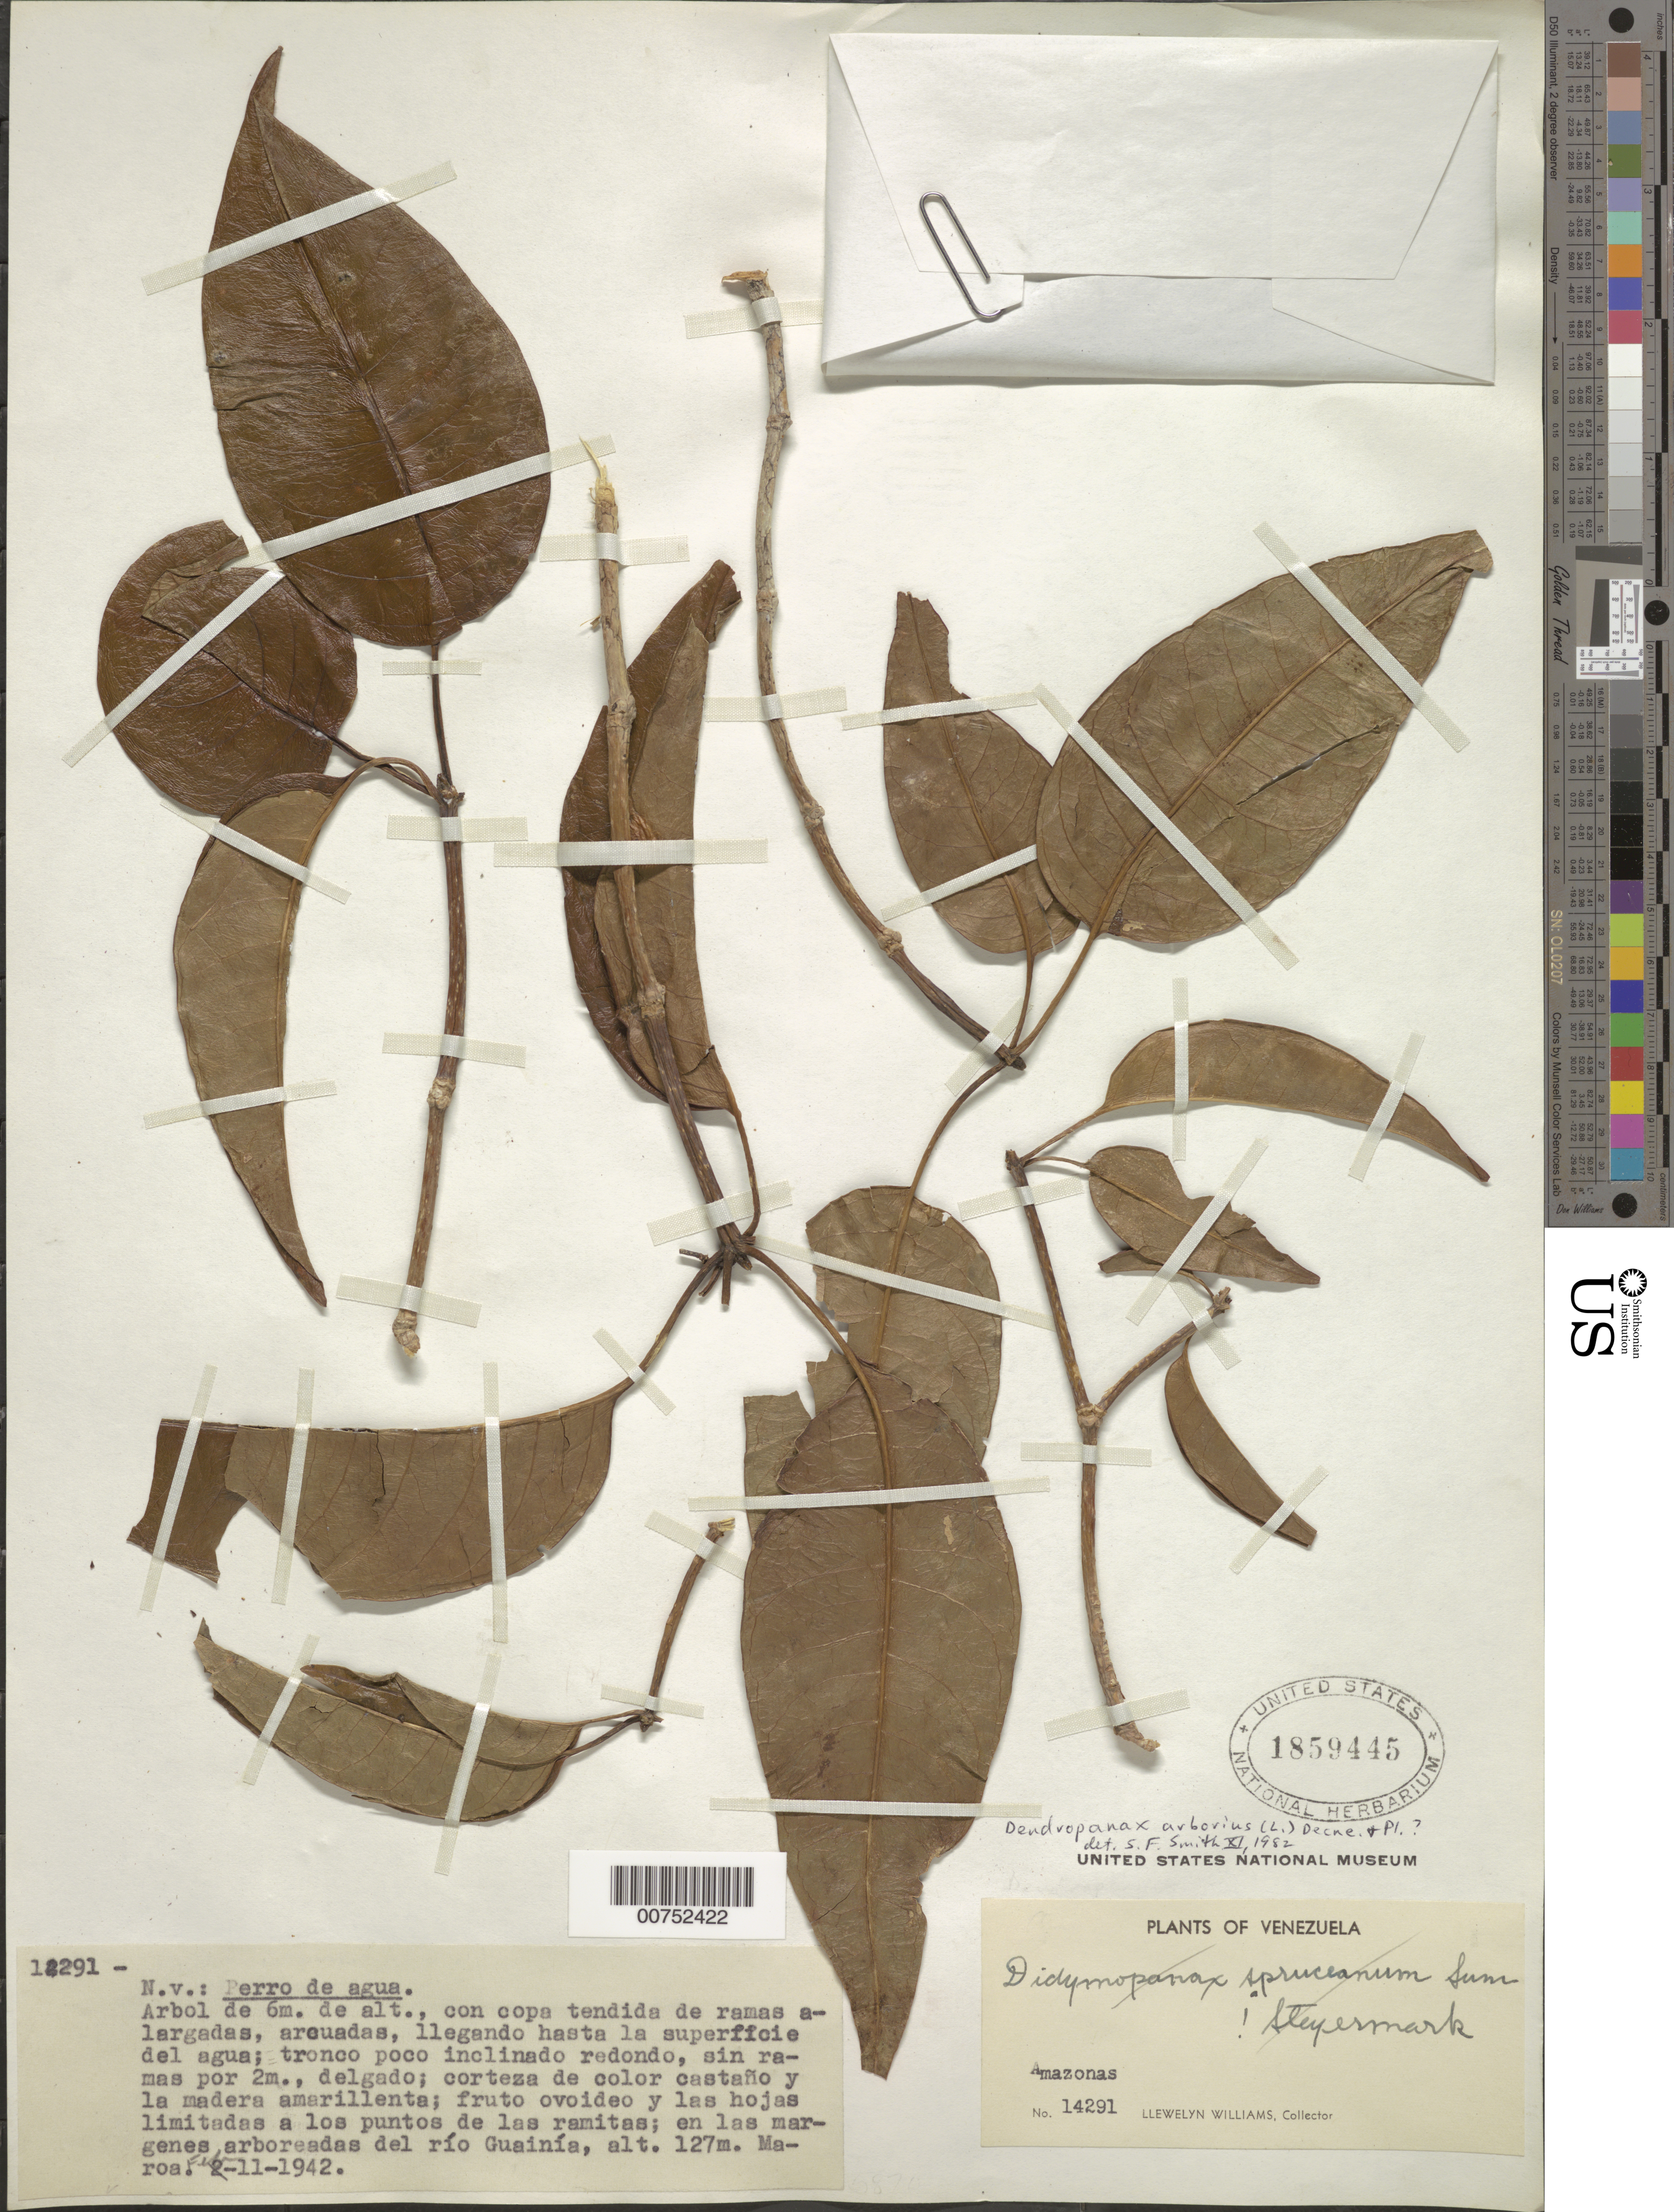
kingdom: Plantae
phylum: Tracheophyta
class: Magnoliopsida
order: Apiales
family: Araliaceae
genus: Dendropanax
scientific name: Dendropanax arboreus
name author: (L.) Decne. & Planch.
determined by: Smith, Stephen F., (US), NMNH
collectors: Ll. Williams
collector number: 14291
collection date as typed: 11-Feb-42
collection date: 1942-02-11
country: Venezuela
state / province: Amazonas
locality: Maroa, Río Guainía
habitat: Margenes arboreadas del río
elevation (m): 127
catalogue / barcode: US 1859445